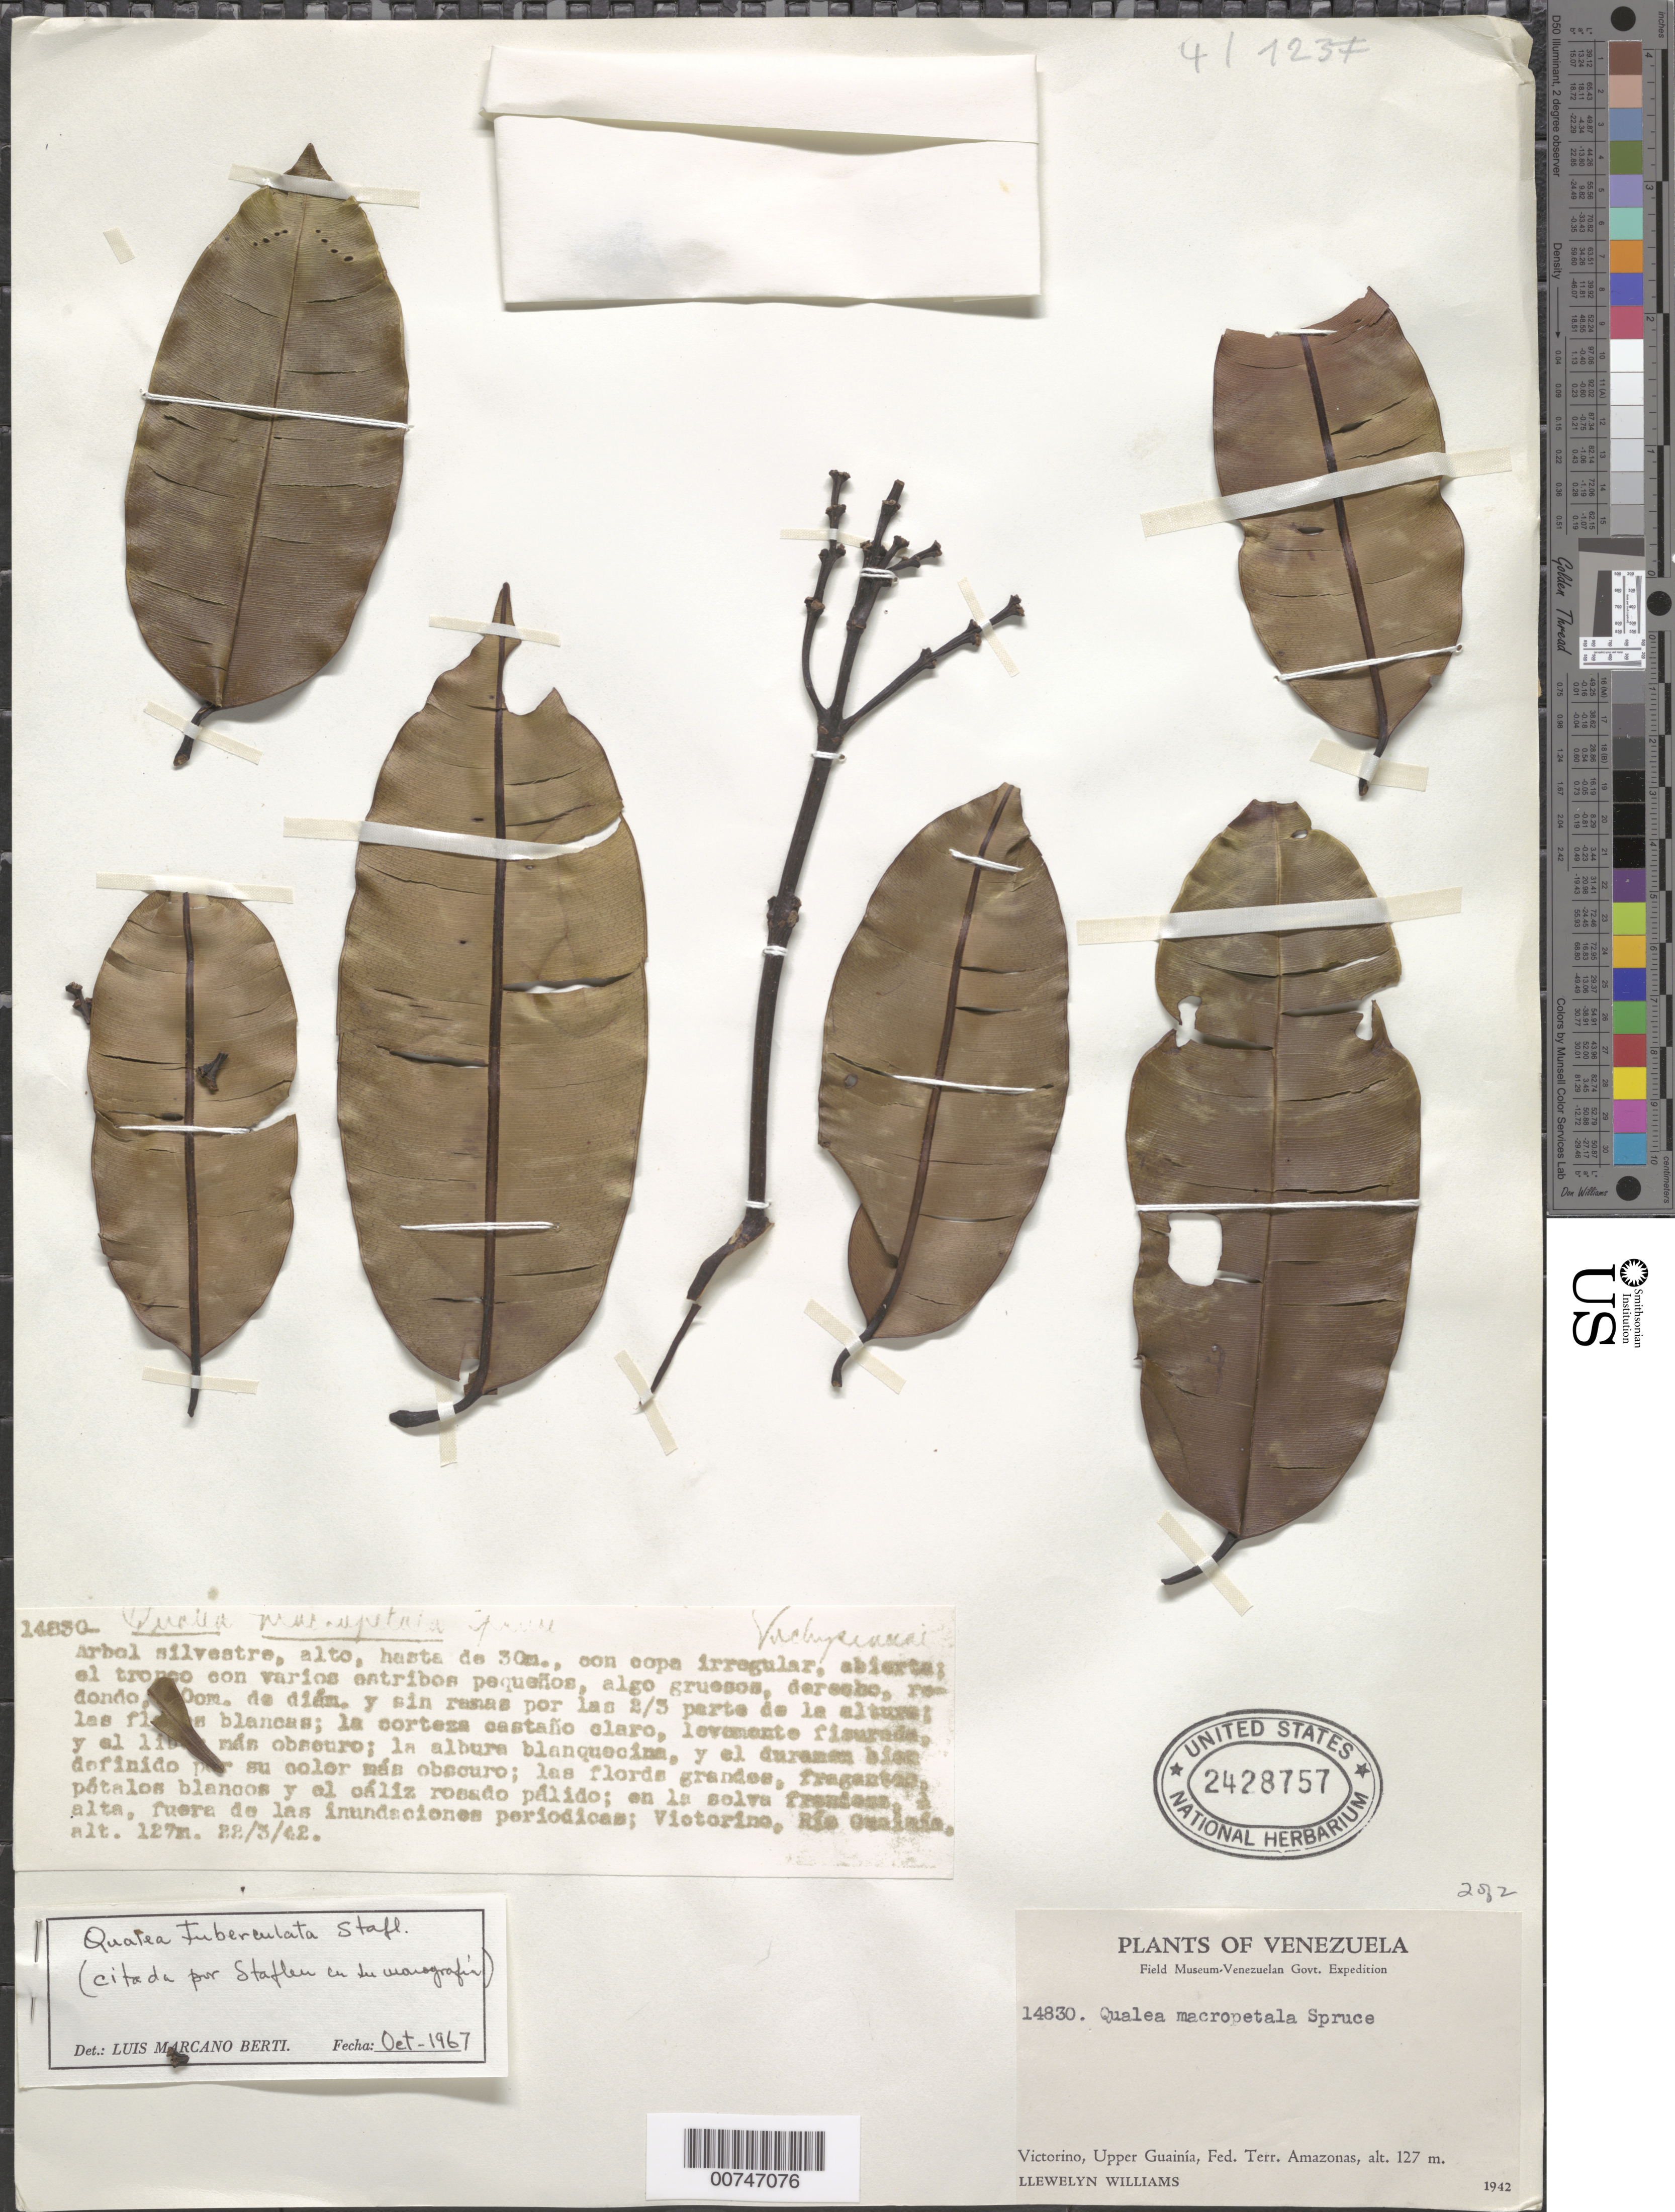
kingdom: Plantae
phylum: Tracheophyta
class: Magnoliopsida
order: Myrtales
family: Vochysiaceae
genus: Qualea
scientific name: Qualea tuberculata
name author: Stafleu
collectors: Ll. Williams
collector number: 14830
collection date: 1942-03-22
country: Venezuela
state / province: Amazonas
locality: Victorino, Upper Guainía, Fed. Terr. Amazonas. Río Guainía.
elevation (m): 127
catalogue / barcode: US 2428757